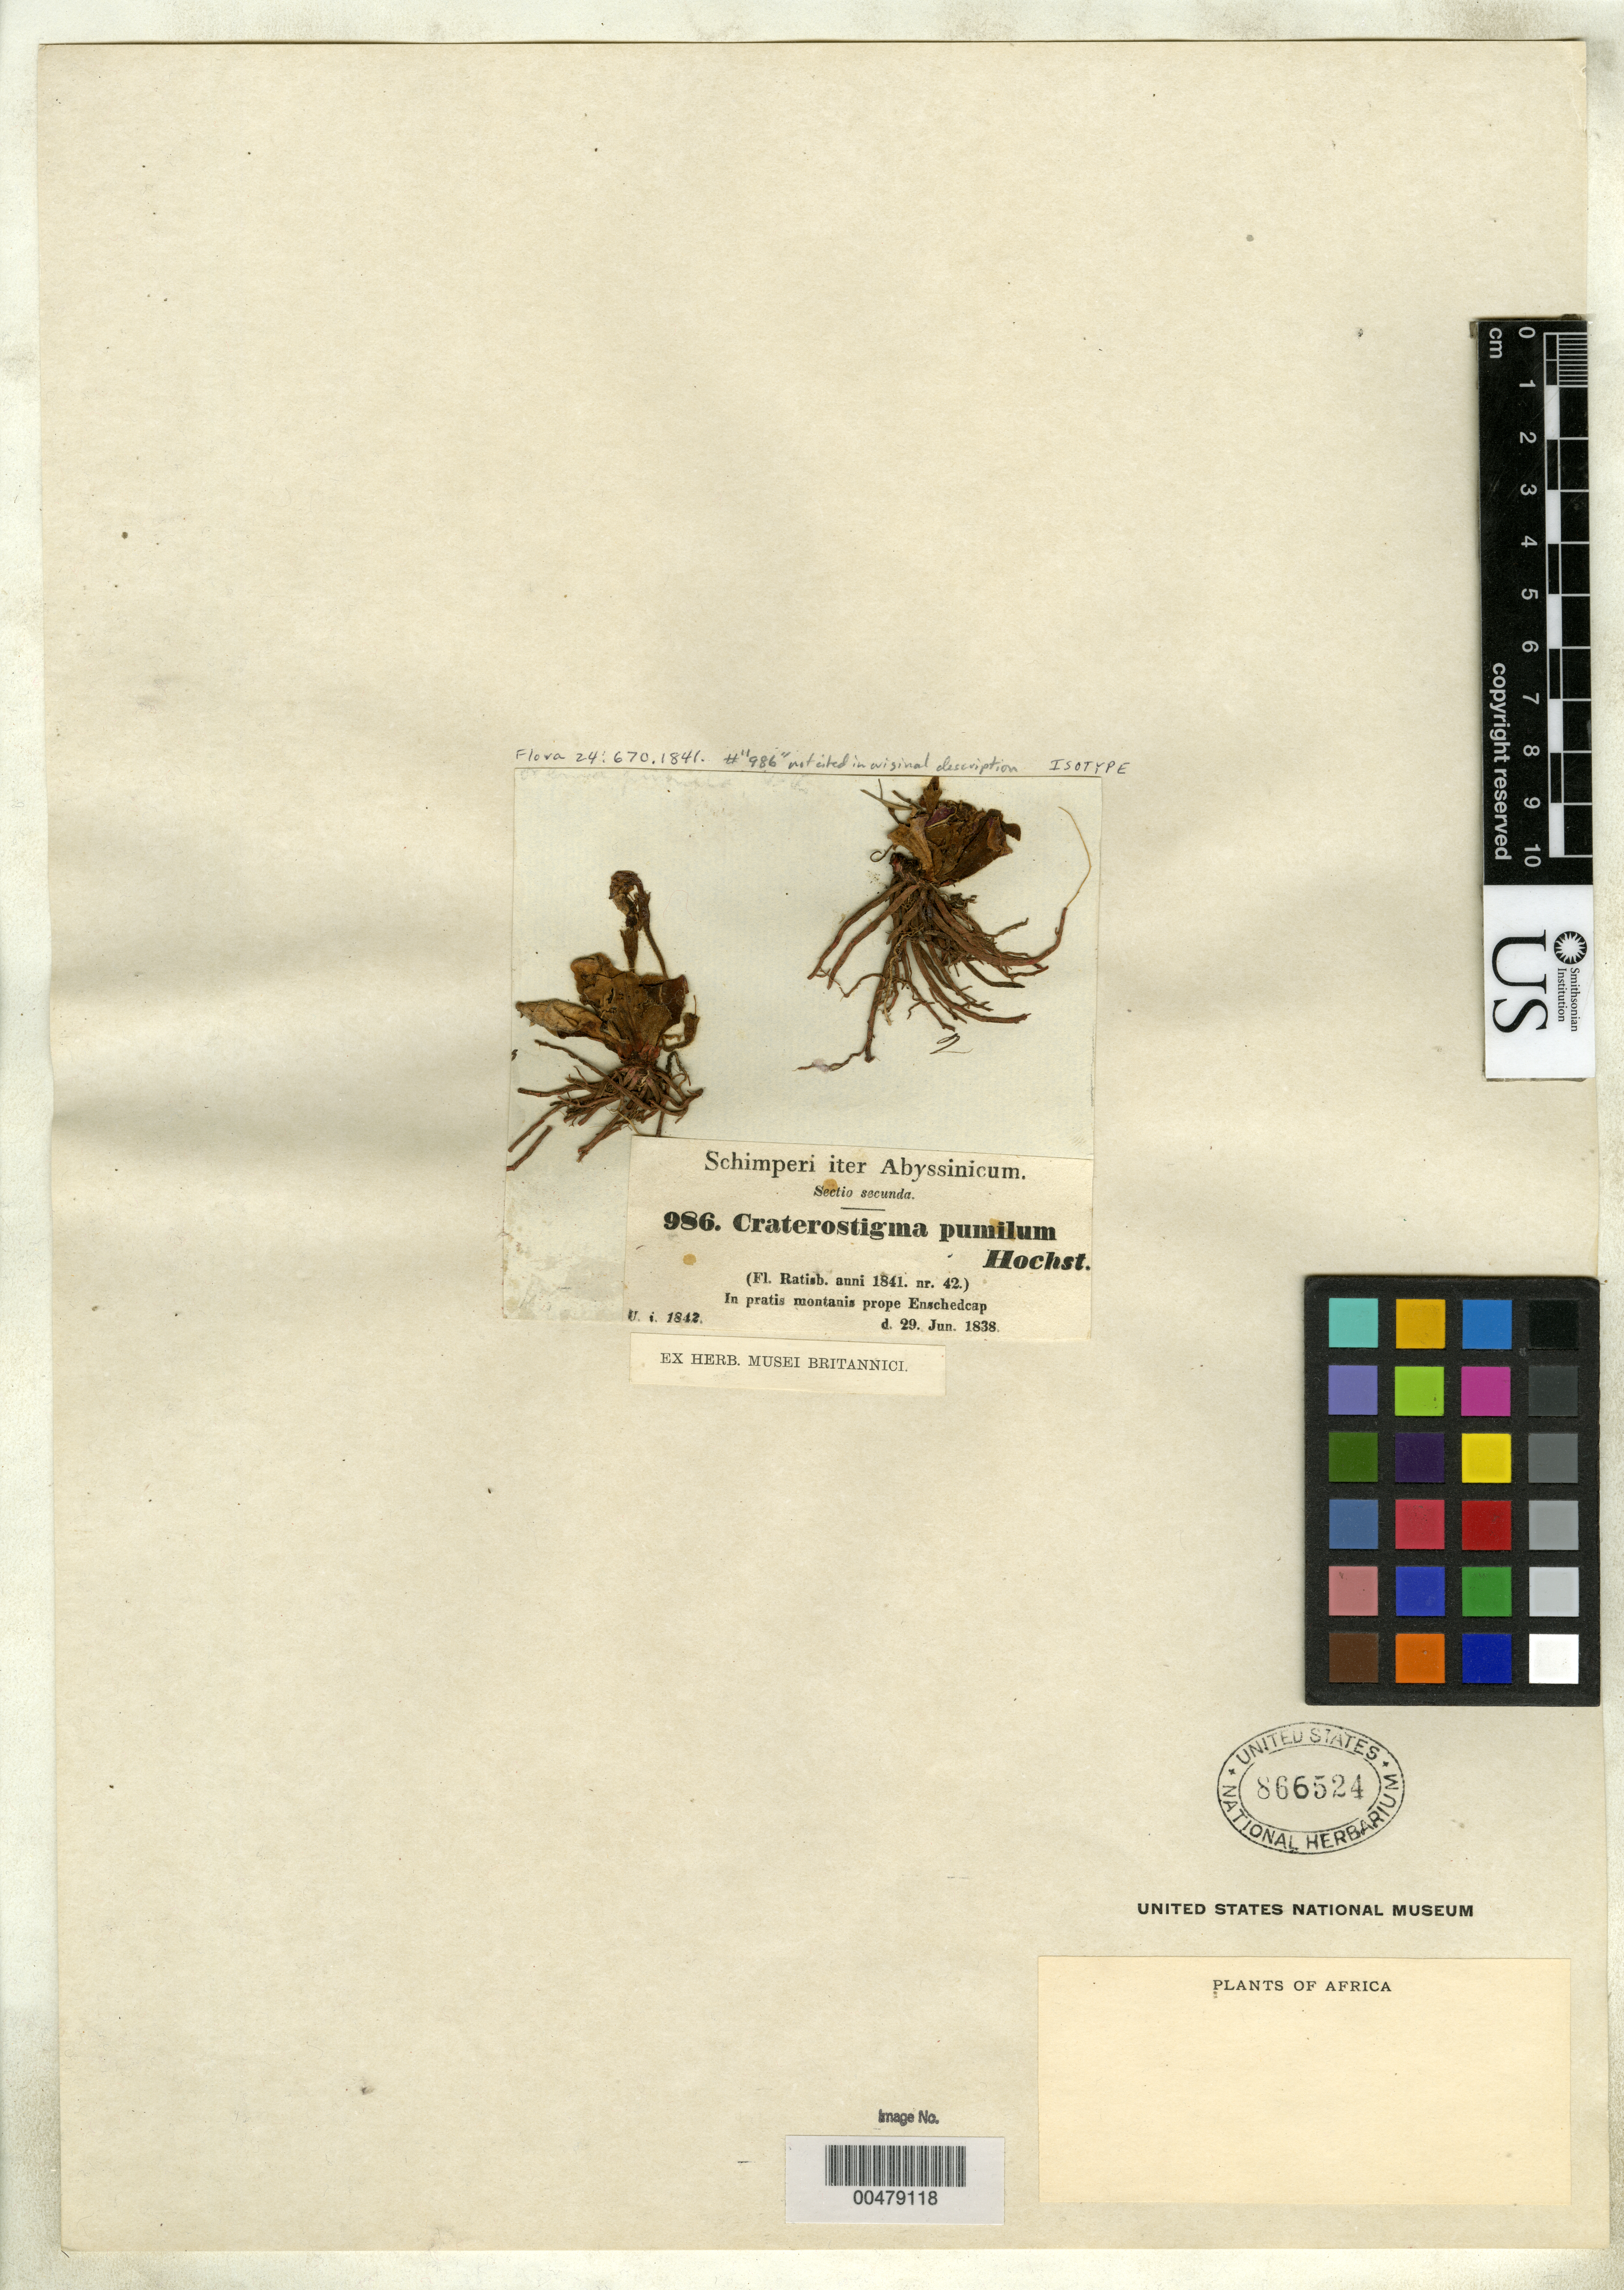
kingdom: Plantae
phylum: Tracheophyta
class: Magnoliopsida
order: Lamiales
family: Linderniaceae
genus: Craterostigma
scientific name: Craterostigma pumilum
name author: Hochst.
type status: Isotype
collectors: G. W. Schimper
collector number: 986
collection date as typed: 29 Jun 1838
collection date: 1838-06-29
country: Ethiopia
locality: In pratis montanis prope Enschedcap.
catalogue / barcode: US 866524